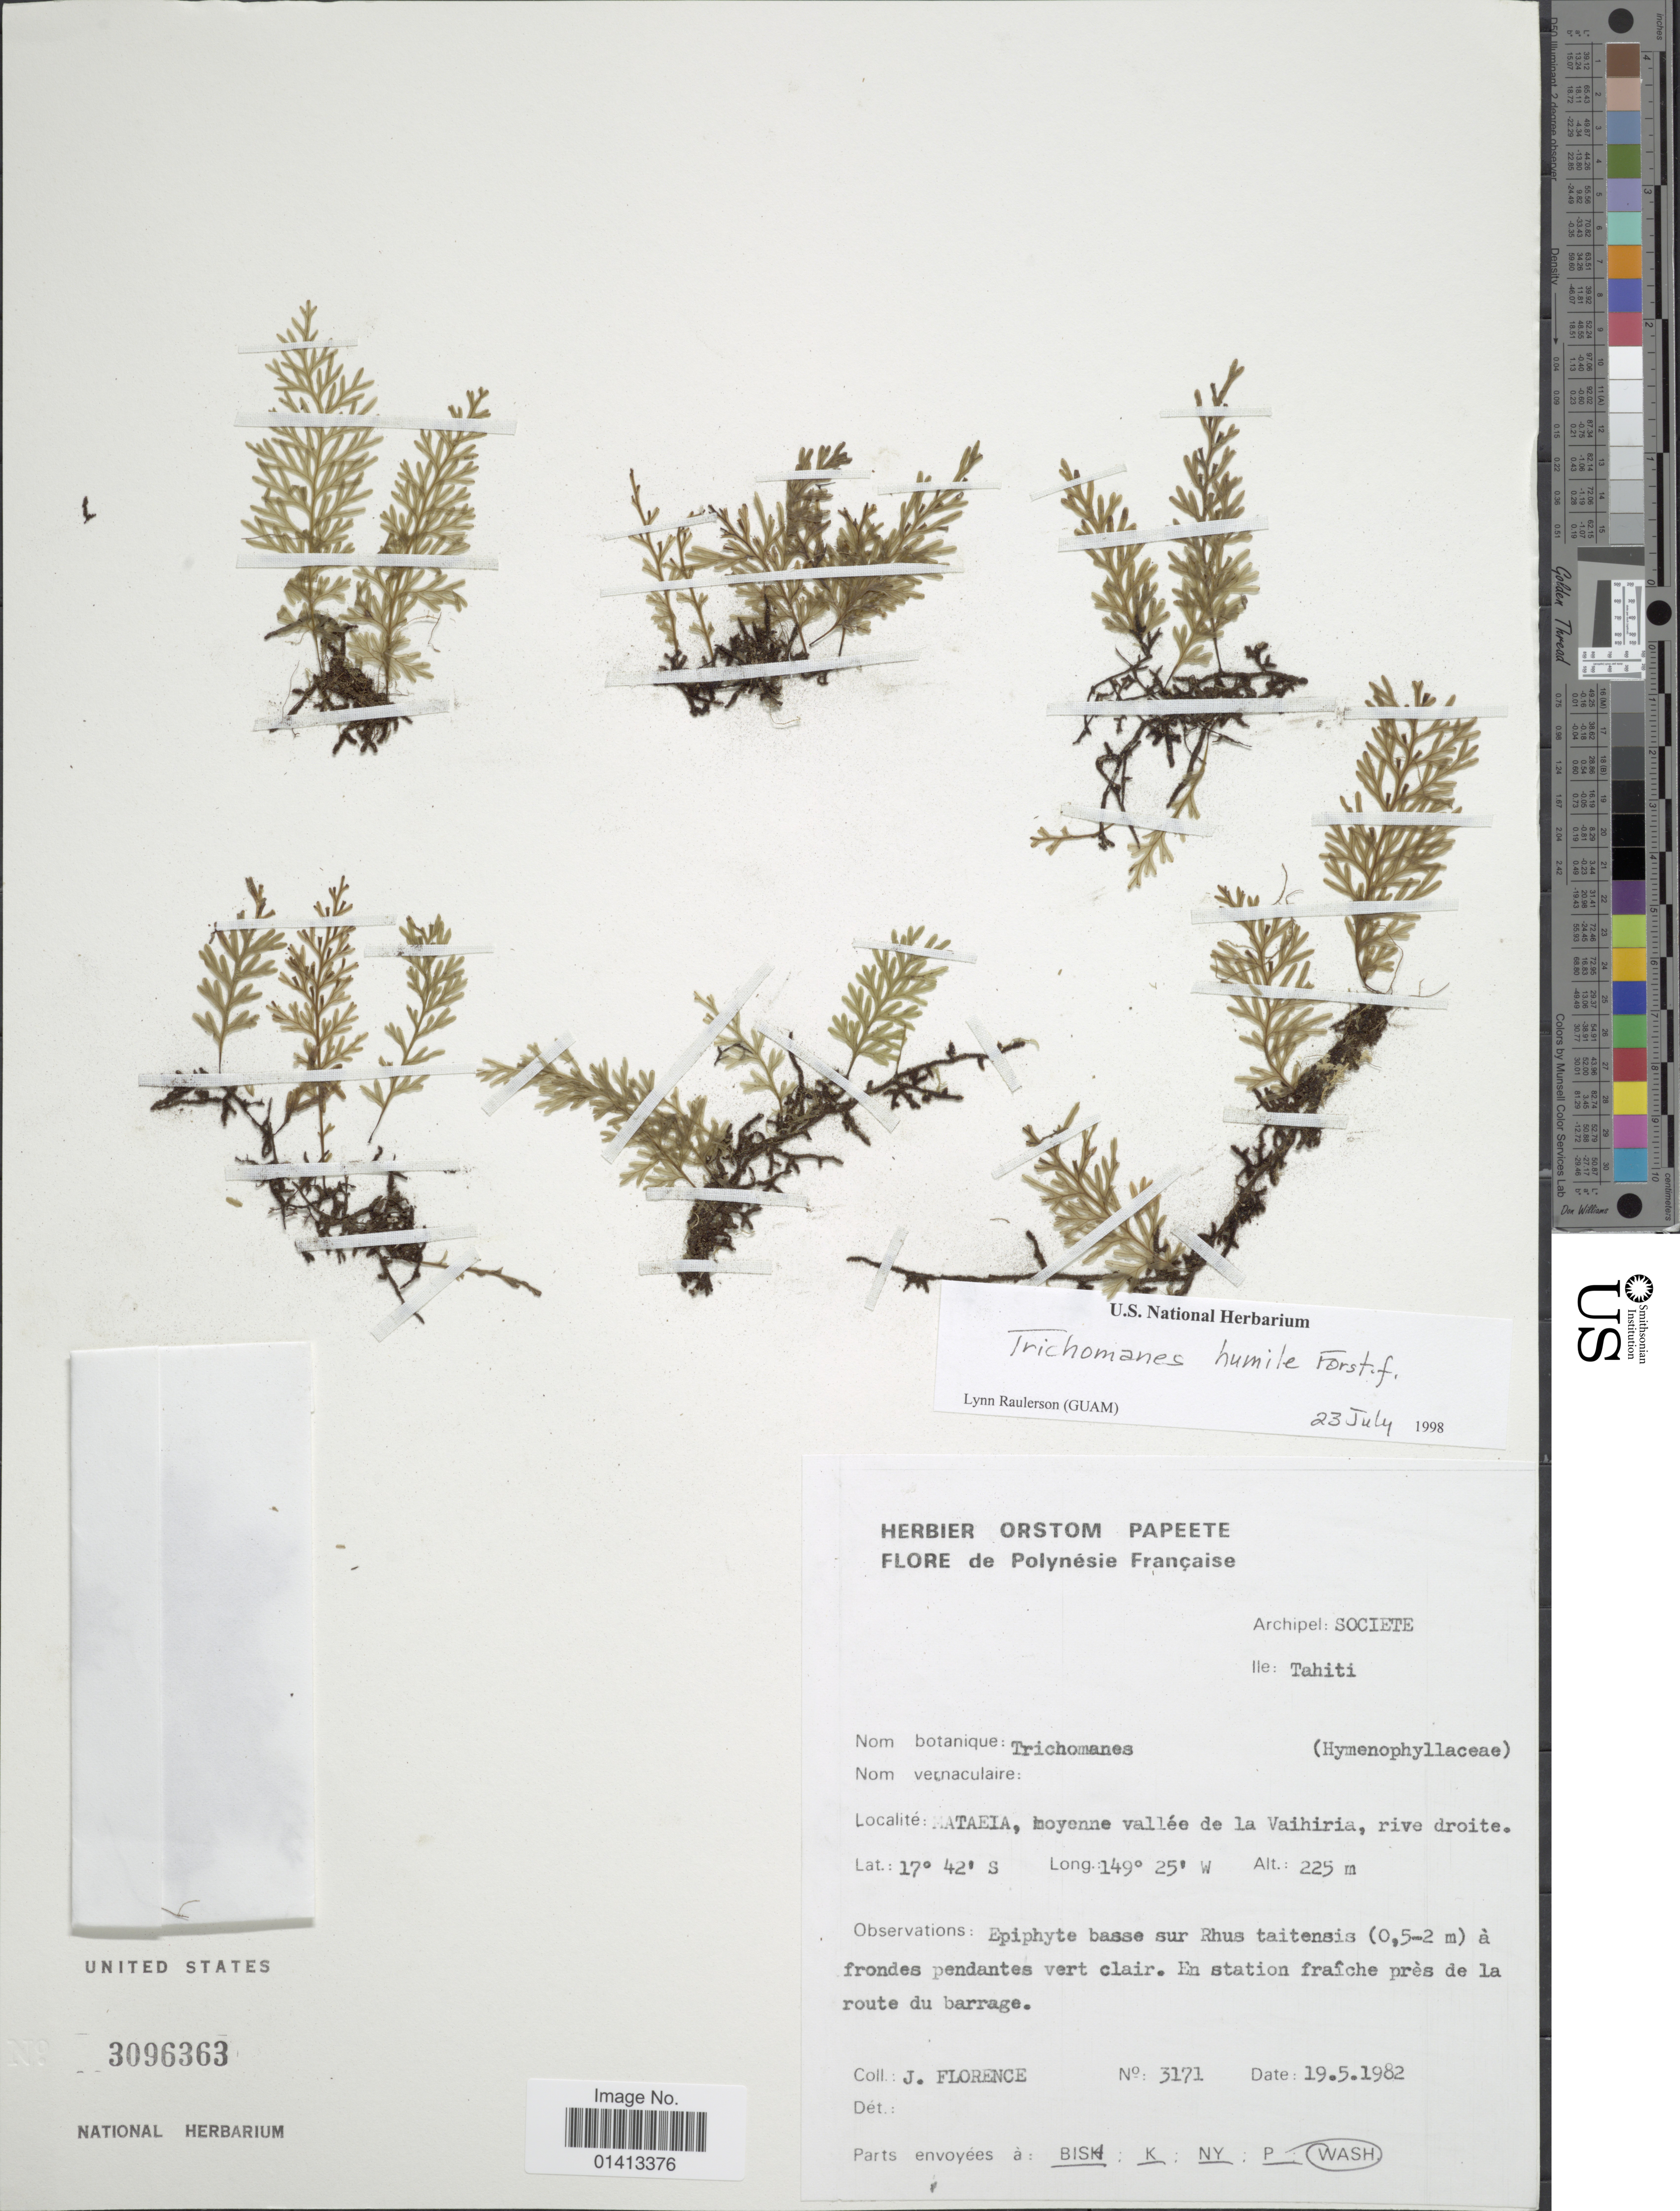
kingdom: Plantae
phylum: Tracheophyta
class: Polypodiopsida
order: Hymenophyllales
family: Hymenophyllaceae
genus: Crepidomanes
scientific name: Crepidomanes humilis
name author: (G. Forst.) Bosch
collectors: J. Florence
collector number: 3171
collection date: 1982-05-19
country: French Polynesia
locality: Archipel: Societe, Ile: Tahiti, Mahaena, moyenne vallée de la Vaihiria, rive droite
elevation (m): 225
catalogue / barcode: US 3096363